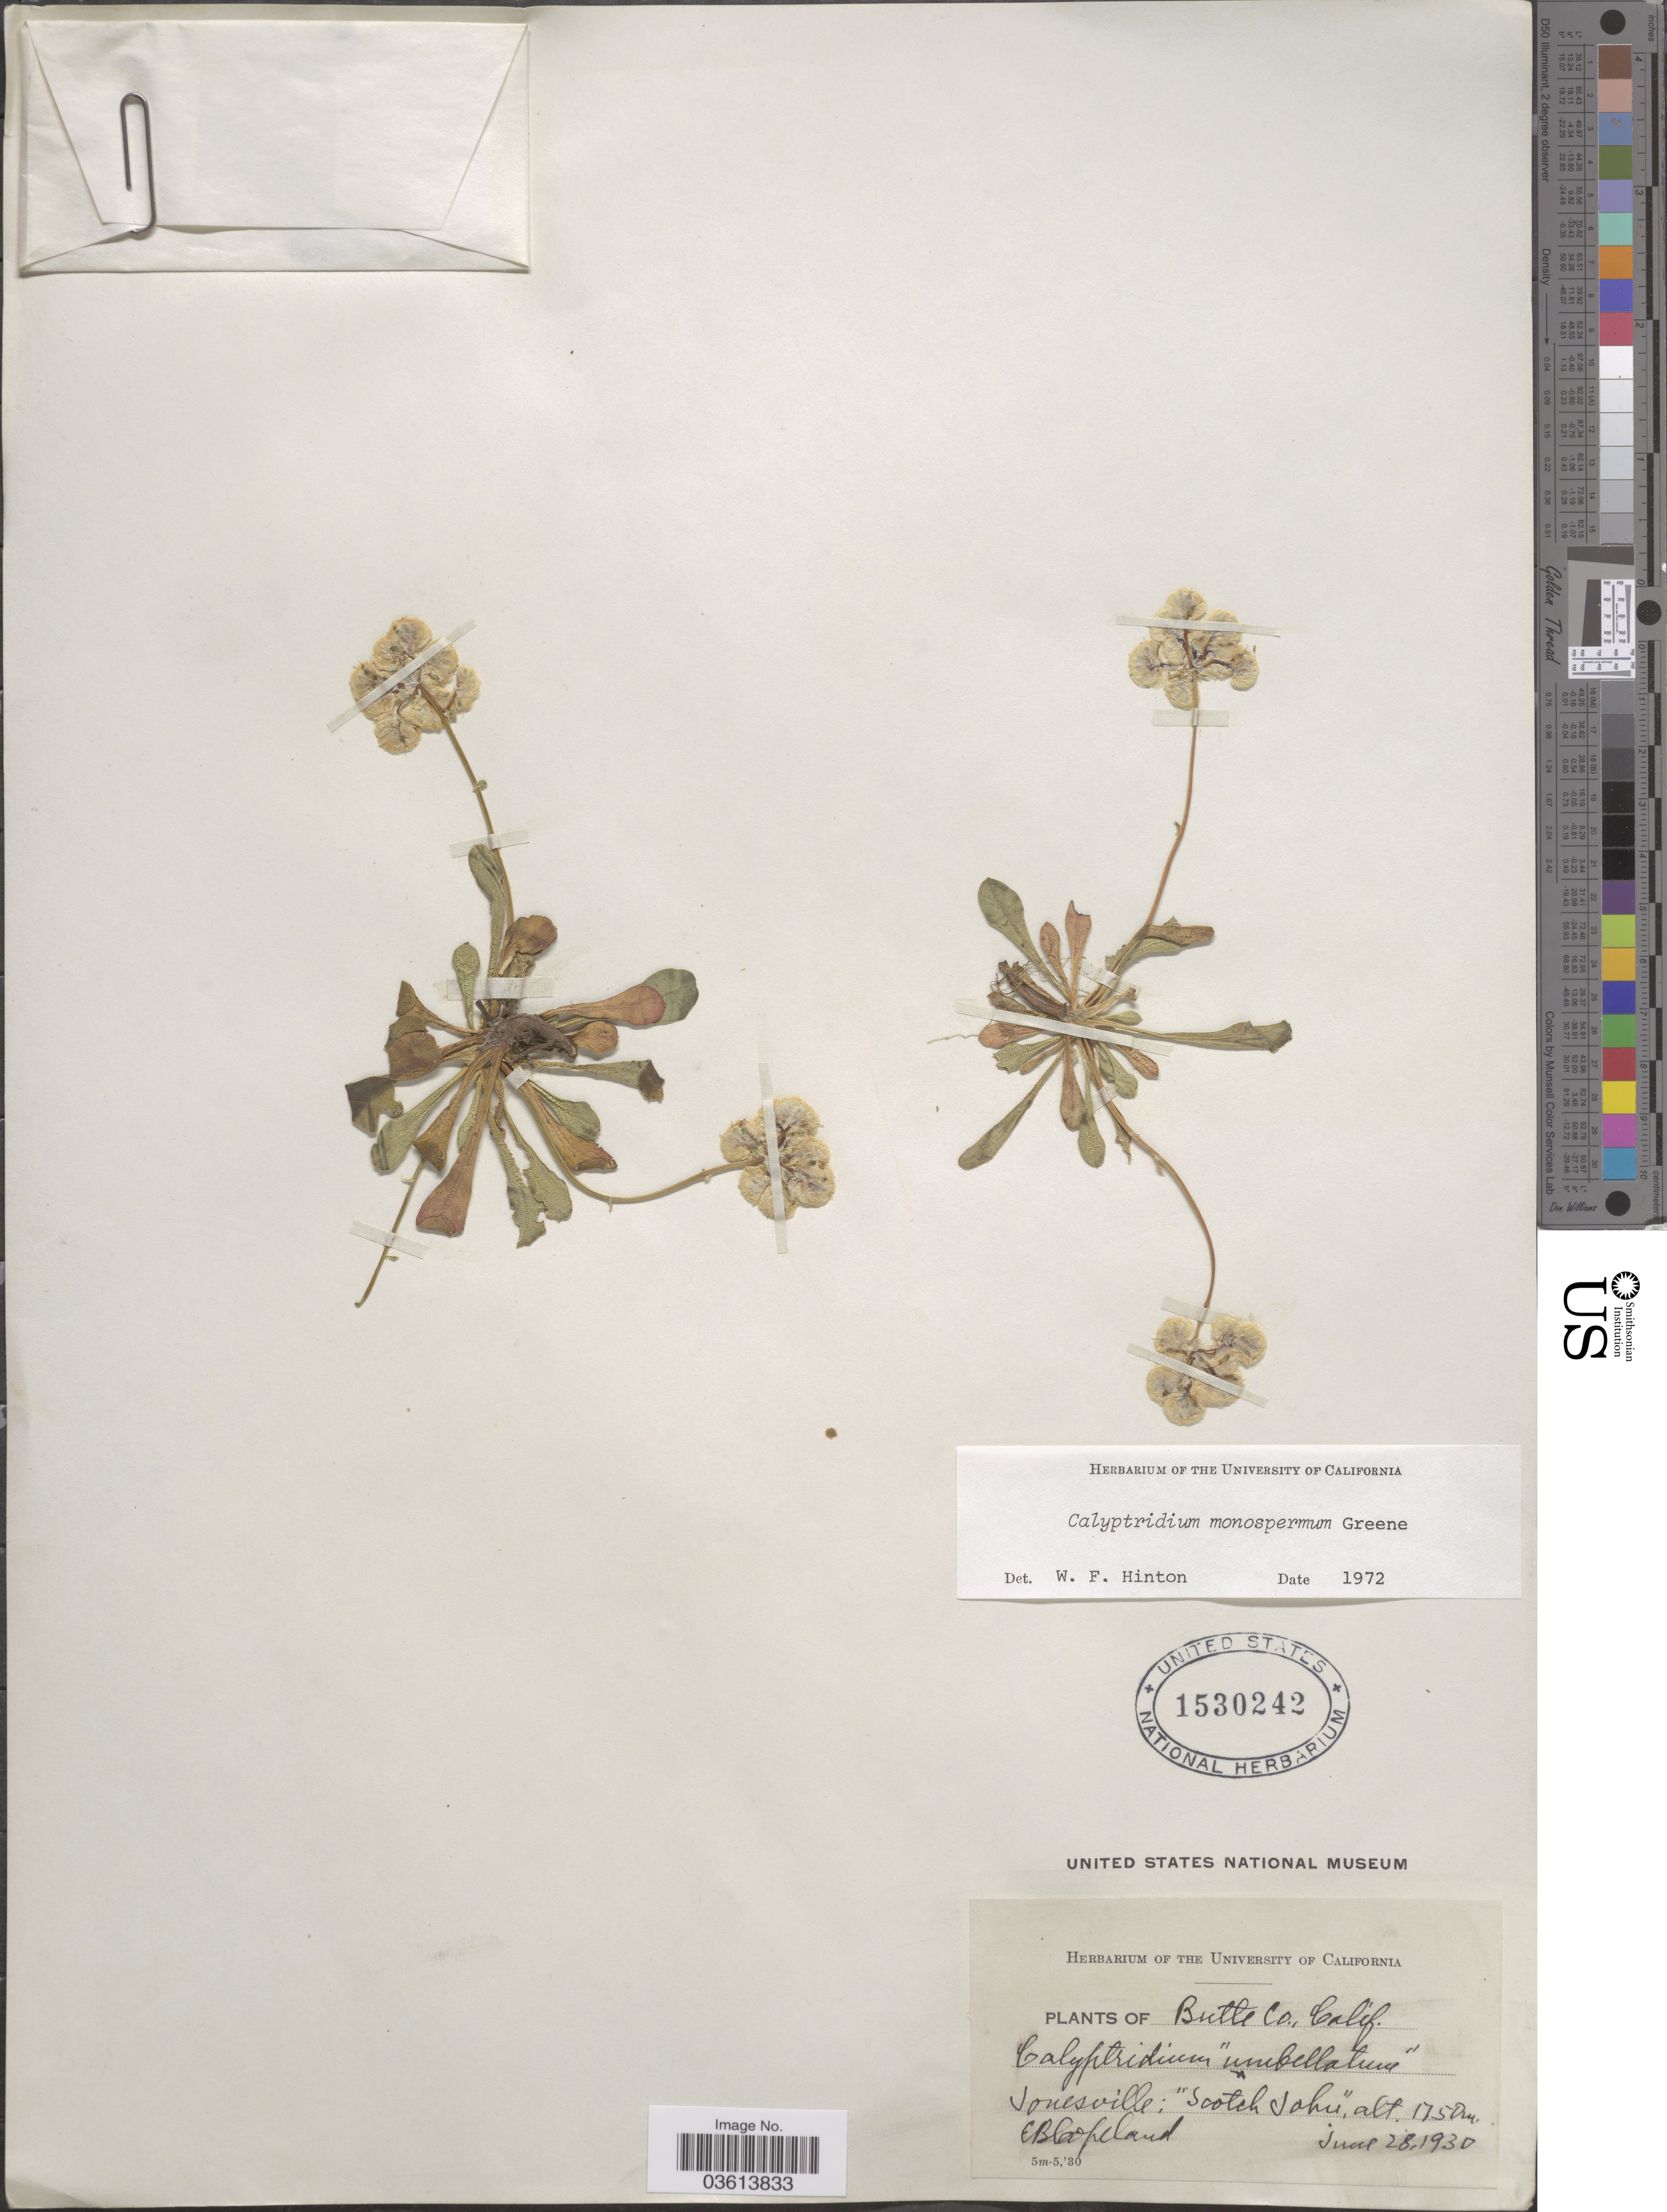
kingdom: Plantae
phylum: Tracheophyta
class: Magnoliopsida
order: Caryophyllales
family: Montiaceae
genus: Calyptridium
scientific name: Calyptridium monospermum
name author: Greene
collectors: E. B. Copeland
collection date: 1930-06-28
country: United States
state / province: California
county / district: Butte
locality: Butte Co. Jonesville: "Scotch John".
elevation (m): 1750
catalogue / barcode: US 1530242